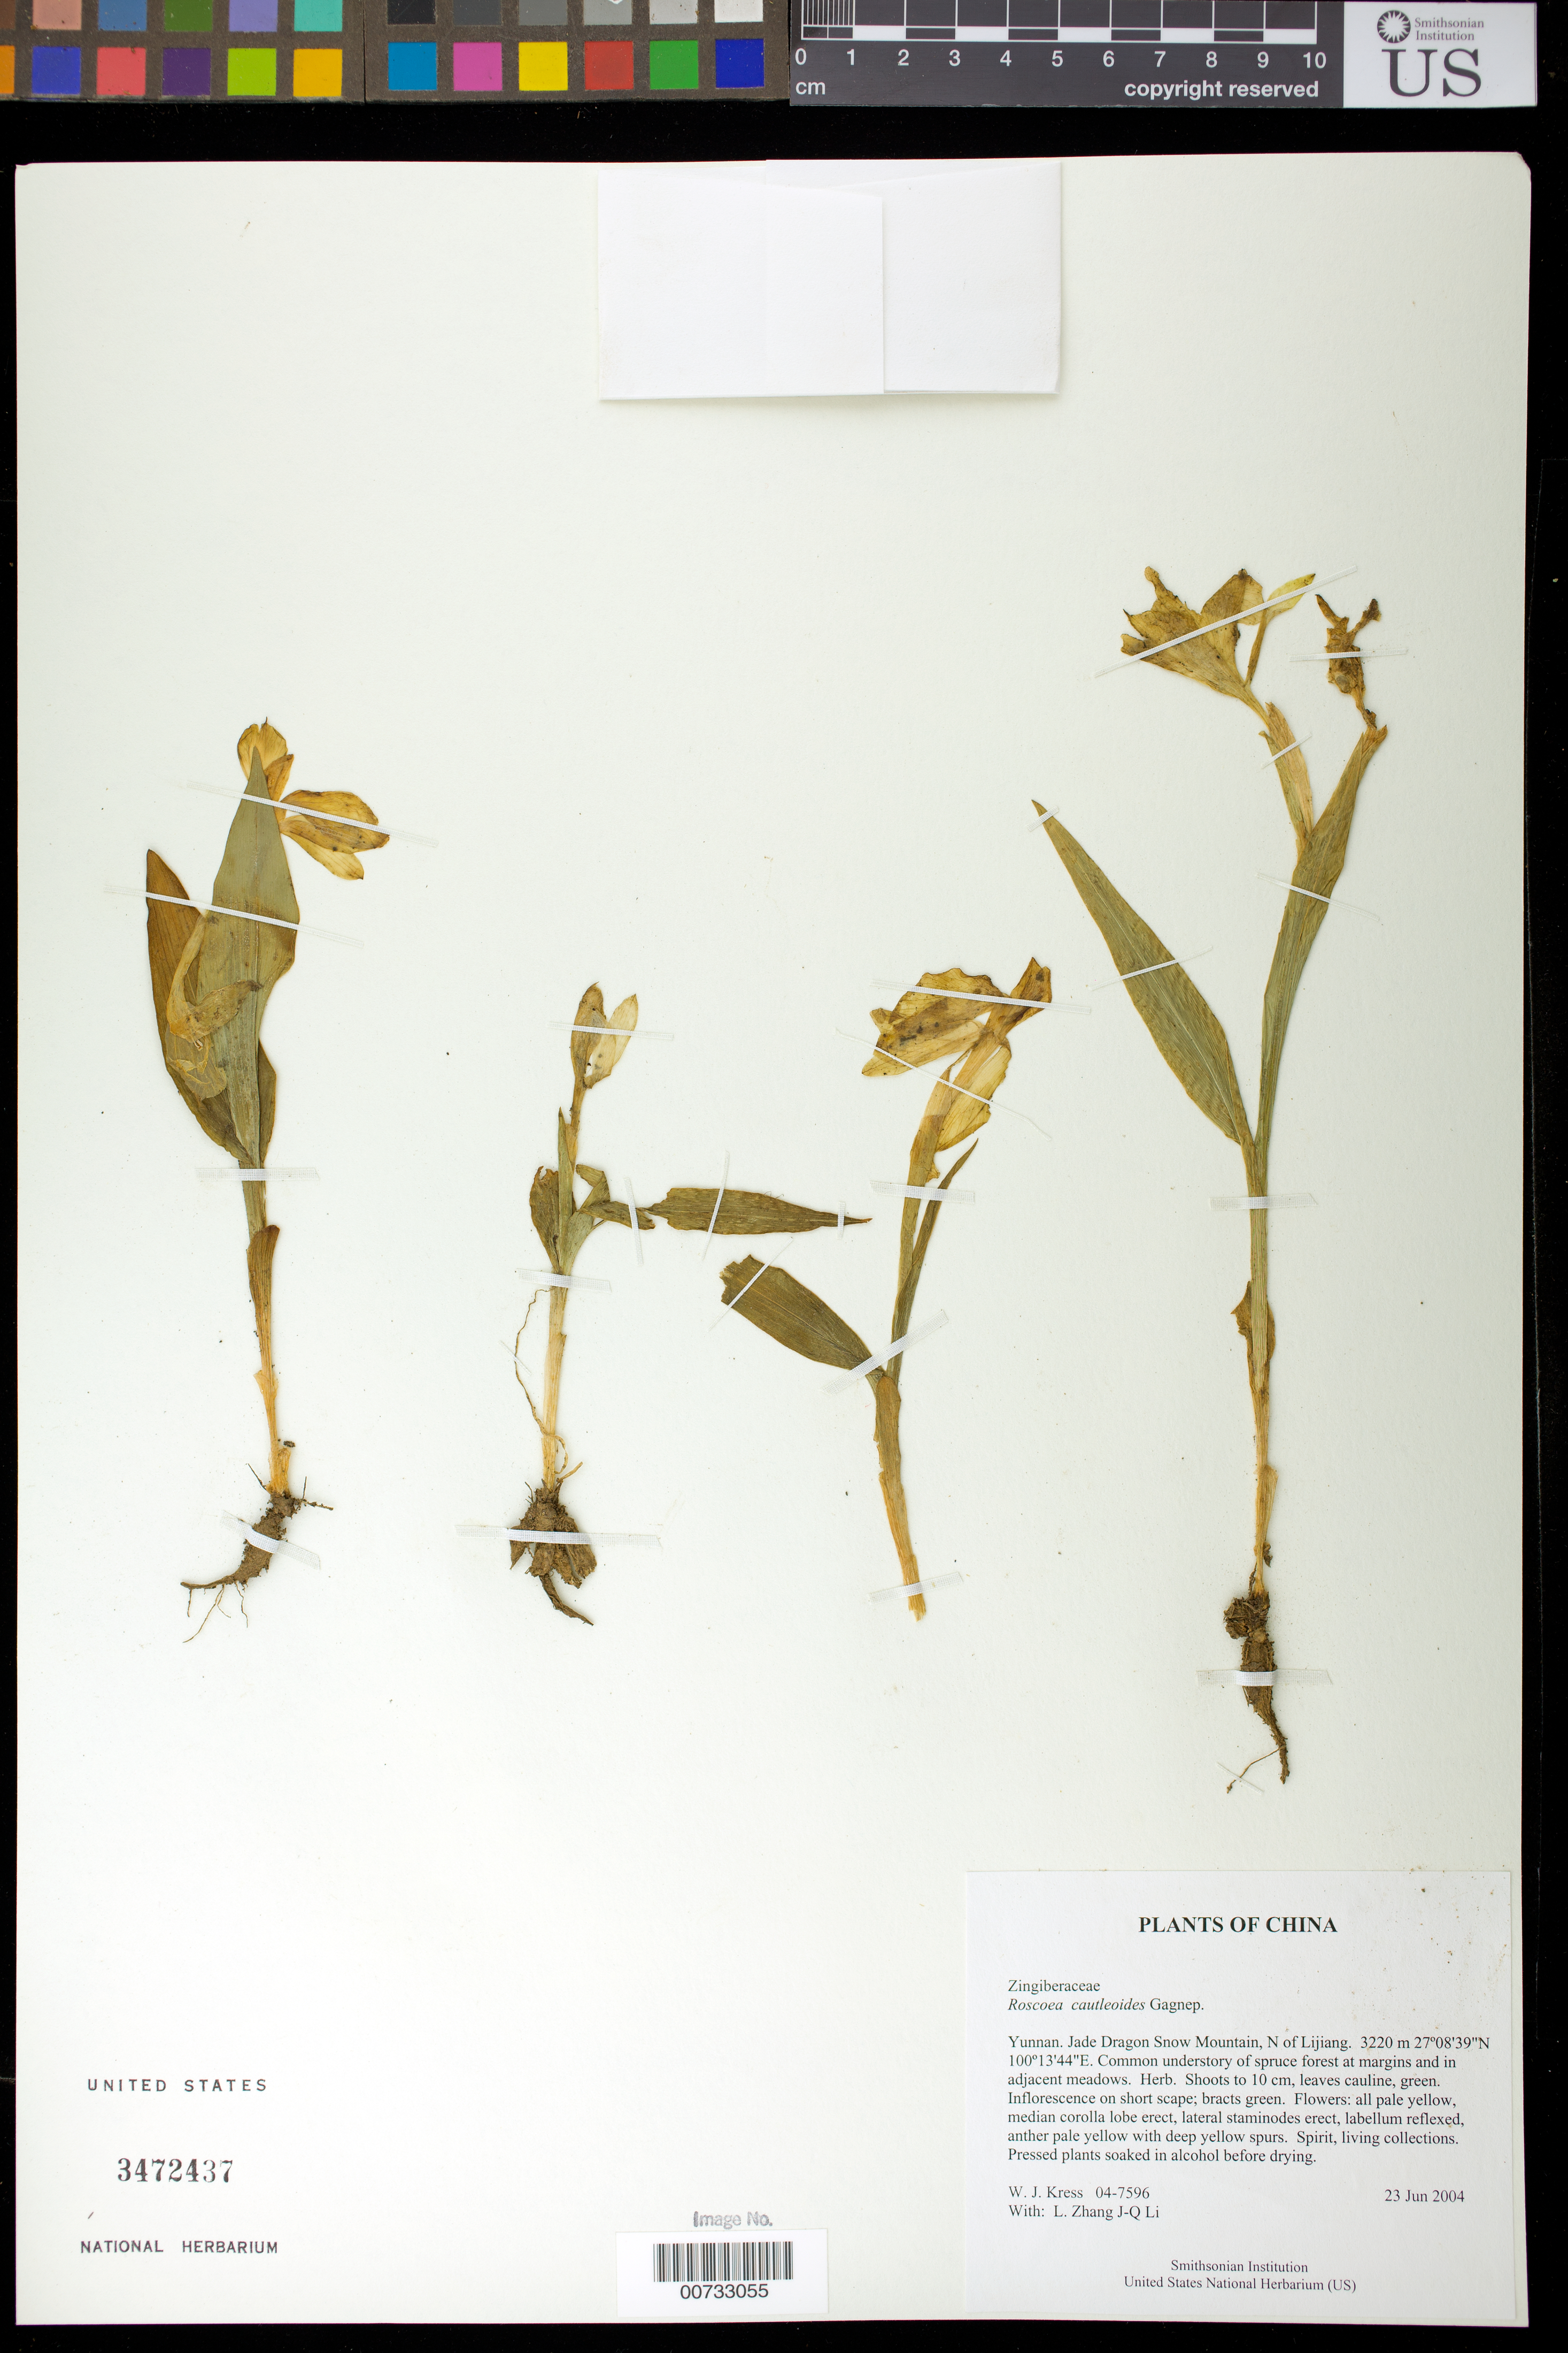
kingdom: Plantae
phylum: Tracheophyta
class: Liliopsida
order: Zingiberales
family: Zingiberaceae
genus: Roscoea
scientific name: Roscoea cautleoides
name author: Gagnep.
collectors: W. J. Kress, J.-Q. Li & L. B. Zhang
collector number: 04-7596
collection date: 2004-06-23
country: China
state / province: Yunnan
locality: Jade Dragon Snow Mountain, N of Lijiang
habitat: Common understory of spruce forest at margins and in adjacent meadows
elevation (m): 3220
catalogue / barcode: US 3472437